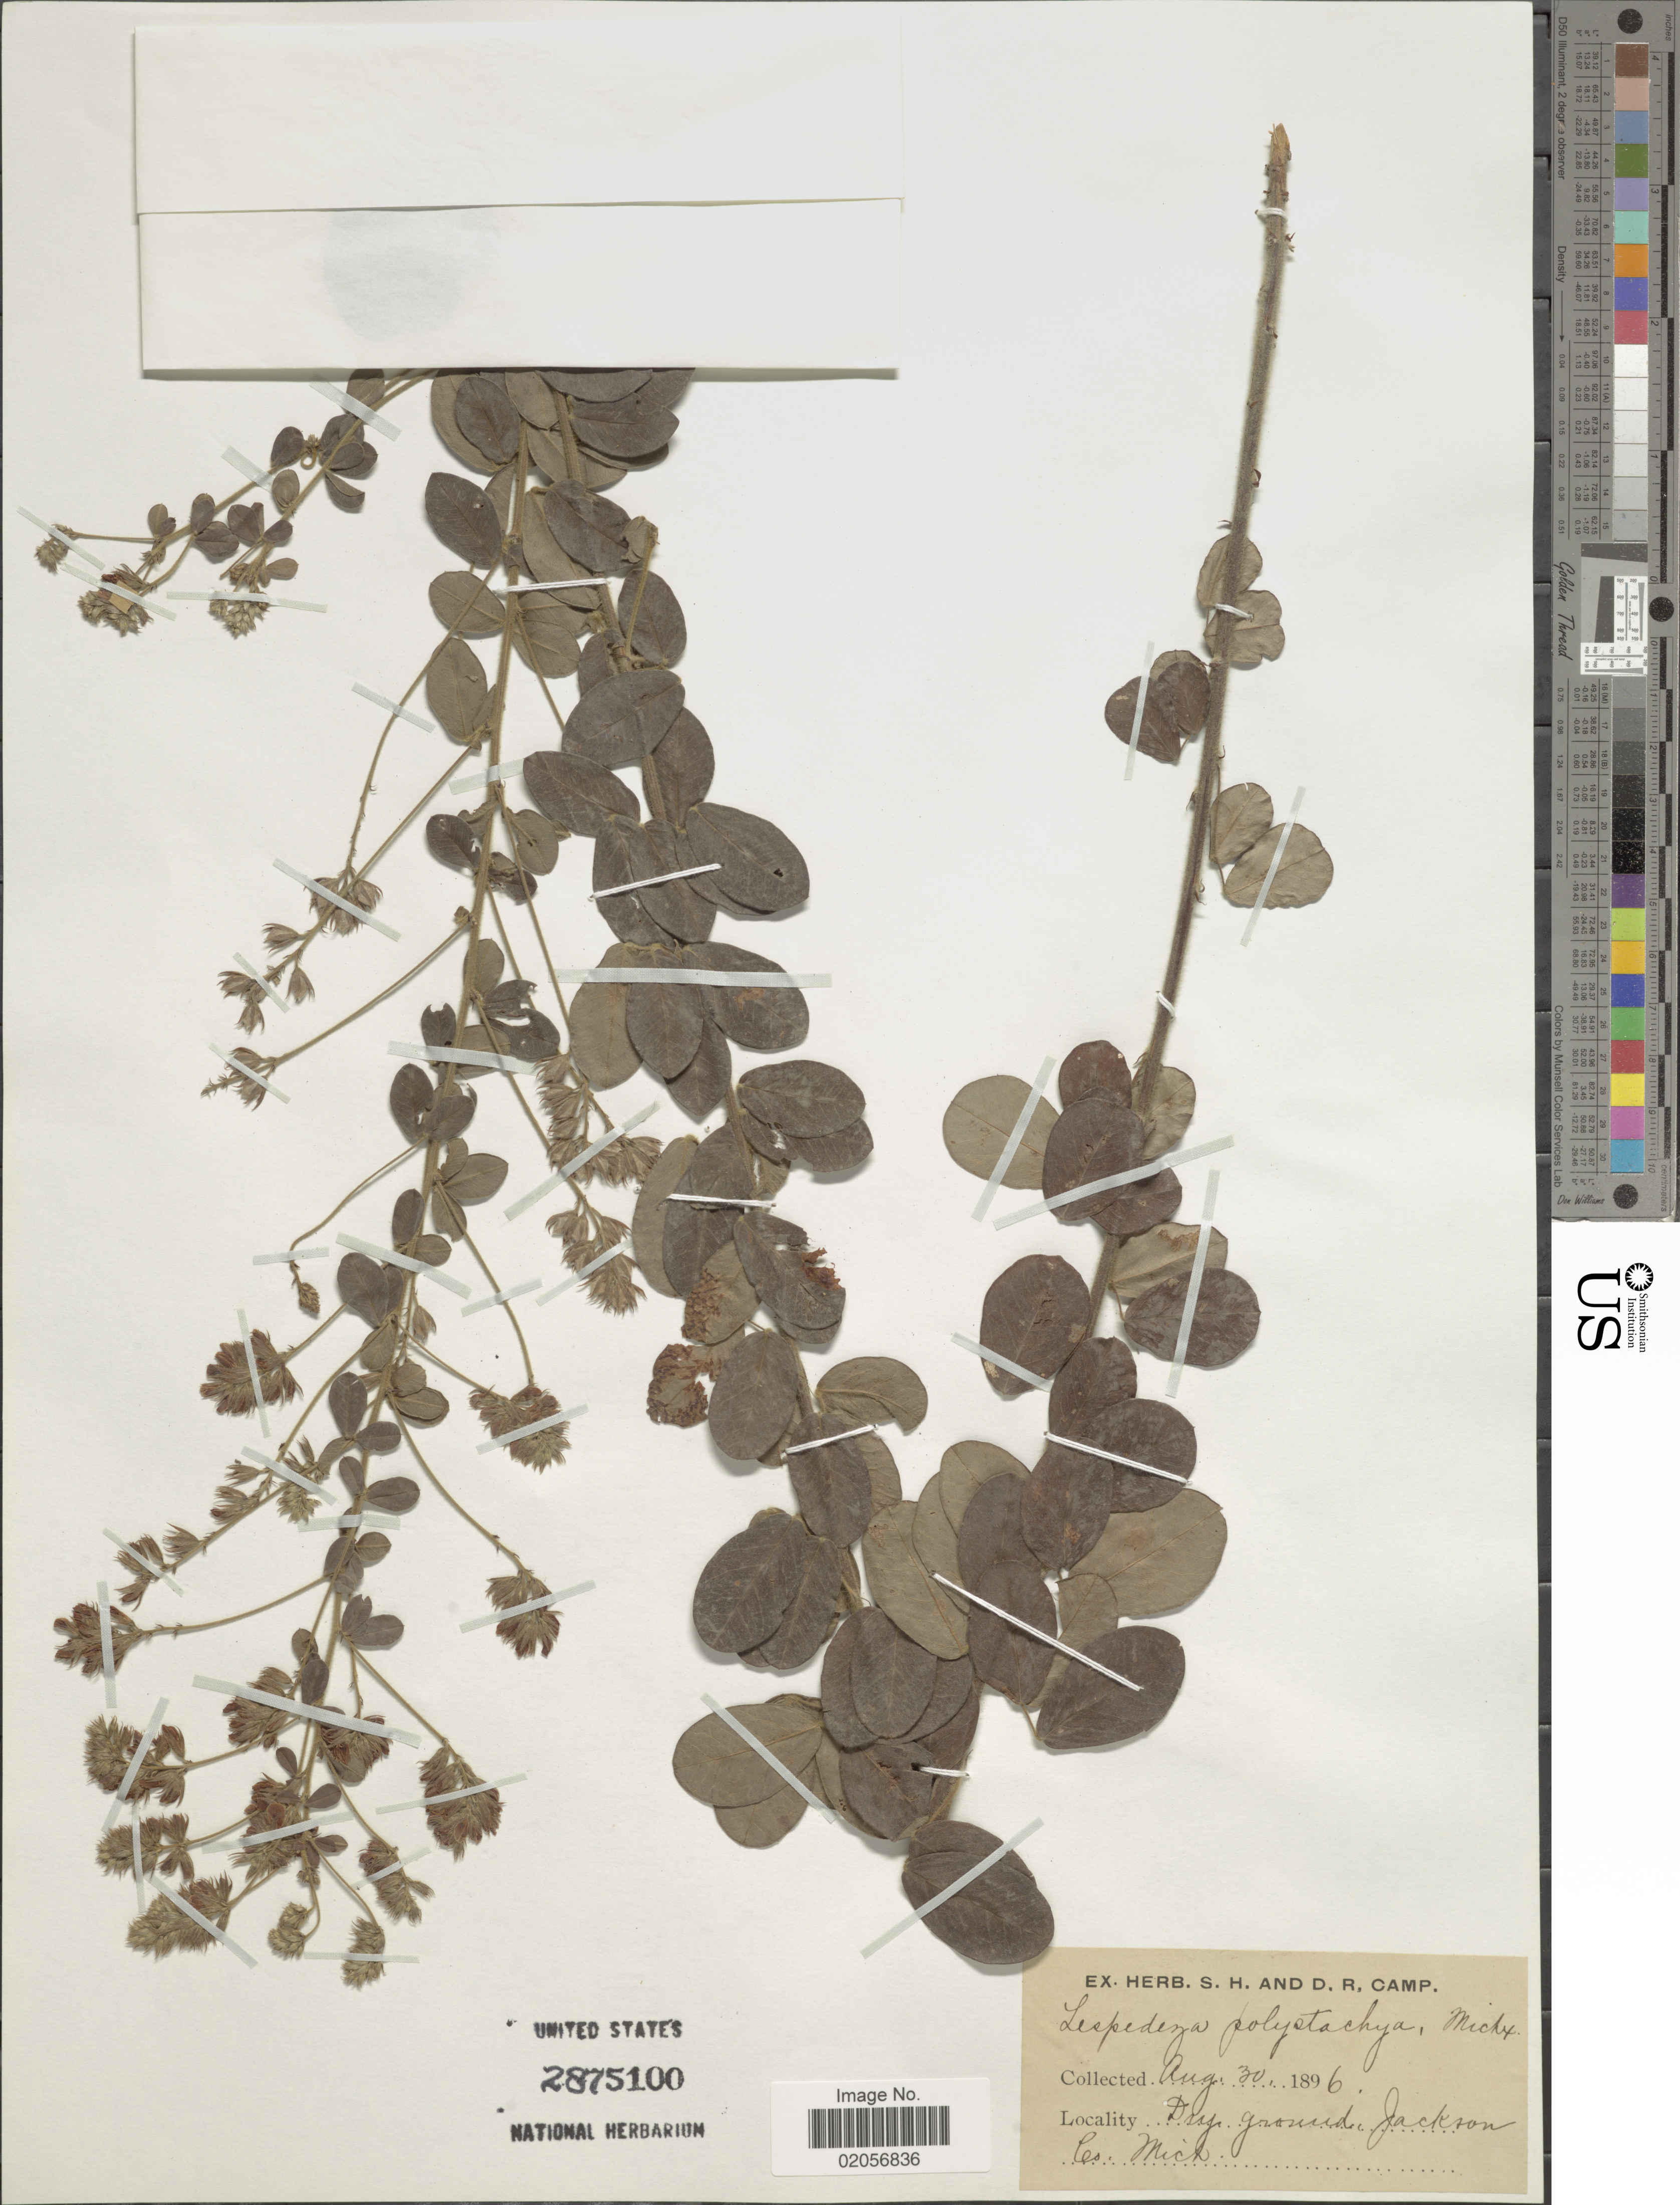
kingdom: Plantae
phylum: Tracheophyta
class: Magnoliopsida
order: Fabales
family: Fabaceae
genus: Lespedeza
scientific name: Lespedeza polystachya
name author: Michx.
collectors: ex herb. S. H and D. R. Camp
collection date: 1896-08-30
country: United States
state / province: Michigan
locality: Dry ground, Jackson Co.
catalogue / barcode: US 2875100